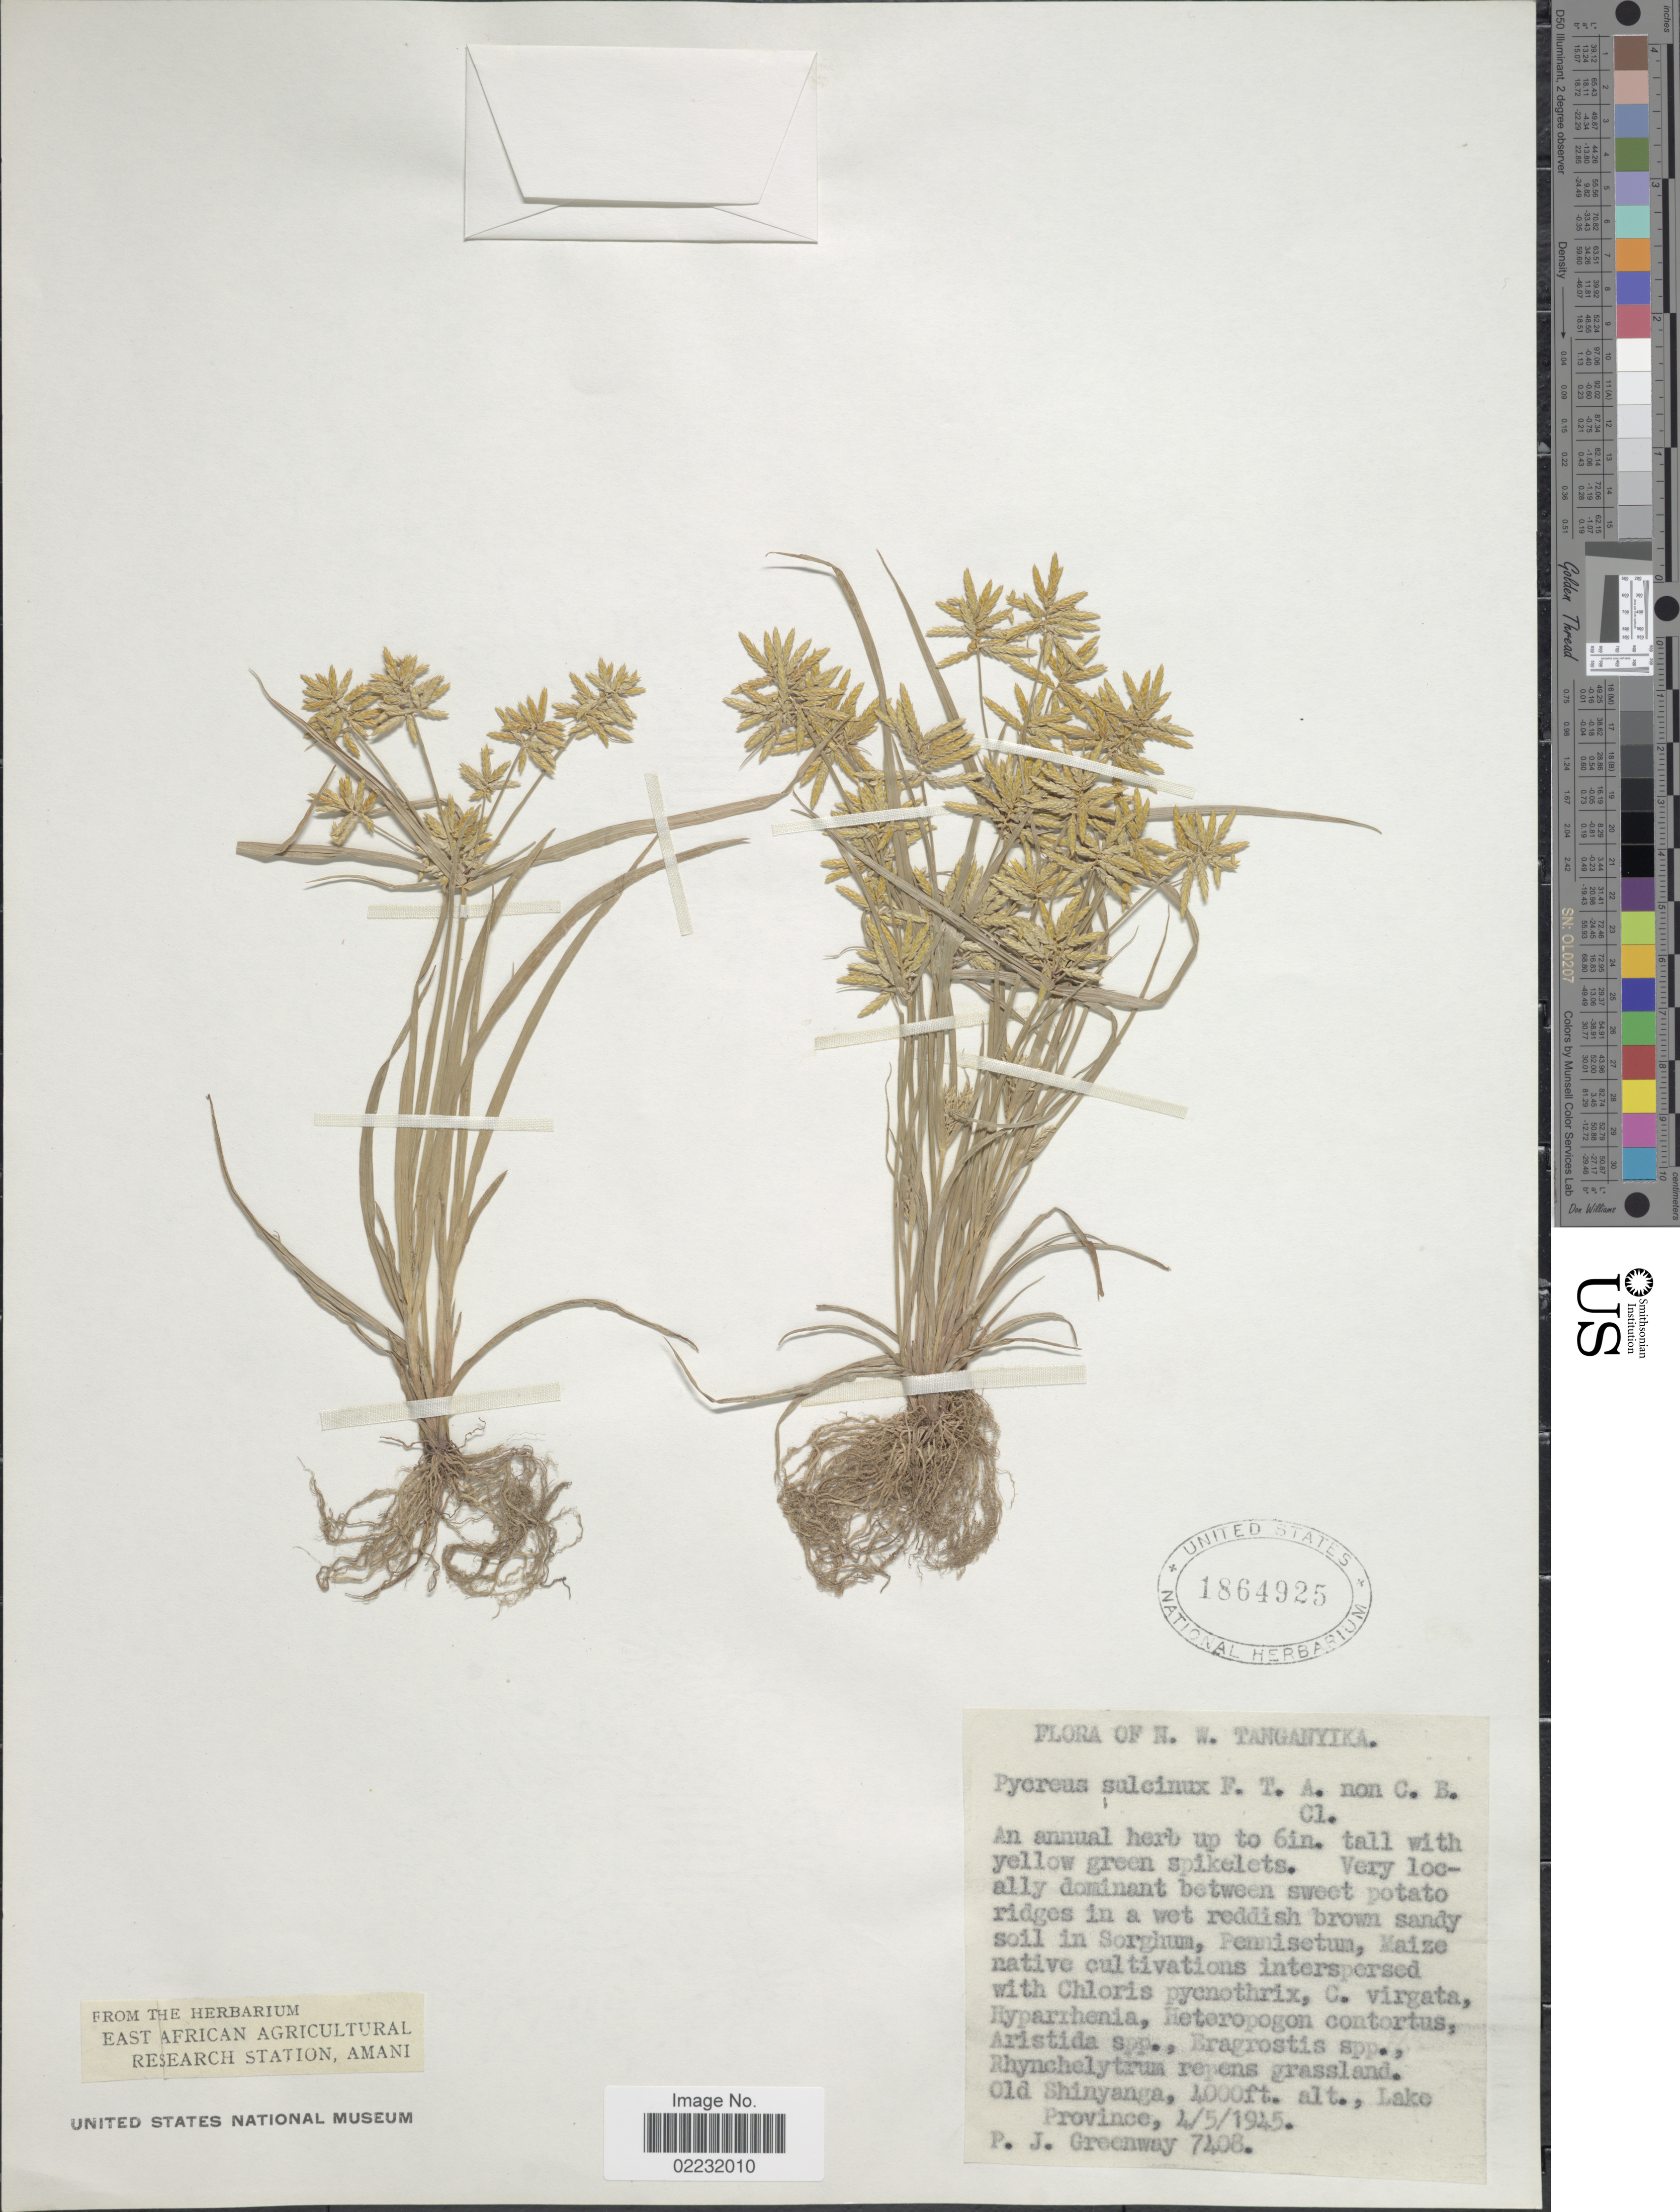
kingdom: Plantae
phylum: Tracheophyta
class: Liliopsida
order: Poales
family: Cyperaceae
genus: Cyperus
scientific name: Cyperus sulcinux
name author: C.B. Clarke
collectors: P. J. Greenway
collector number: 7408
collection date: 1945-05-04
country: Tanzania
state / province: Shinyanga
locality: N.W. Tanganyika, old Shinyanga, Lake Province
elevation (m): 1219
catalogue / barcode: US 1864925